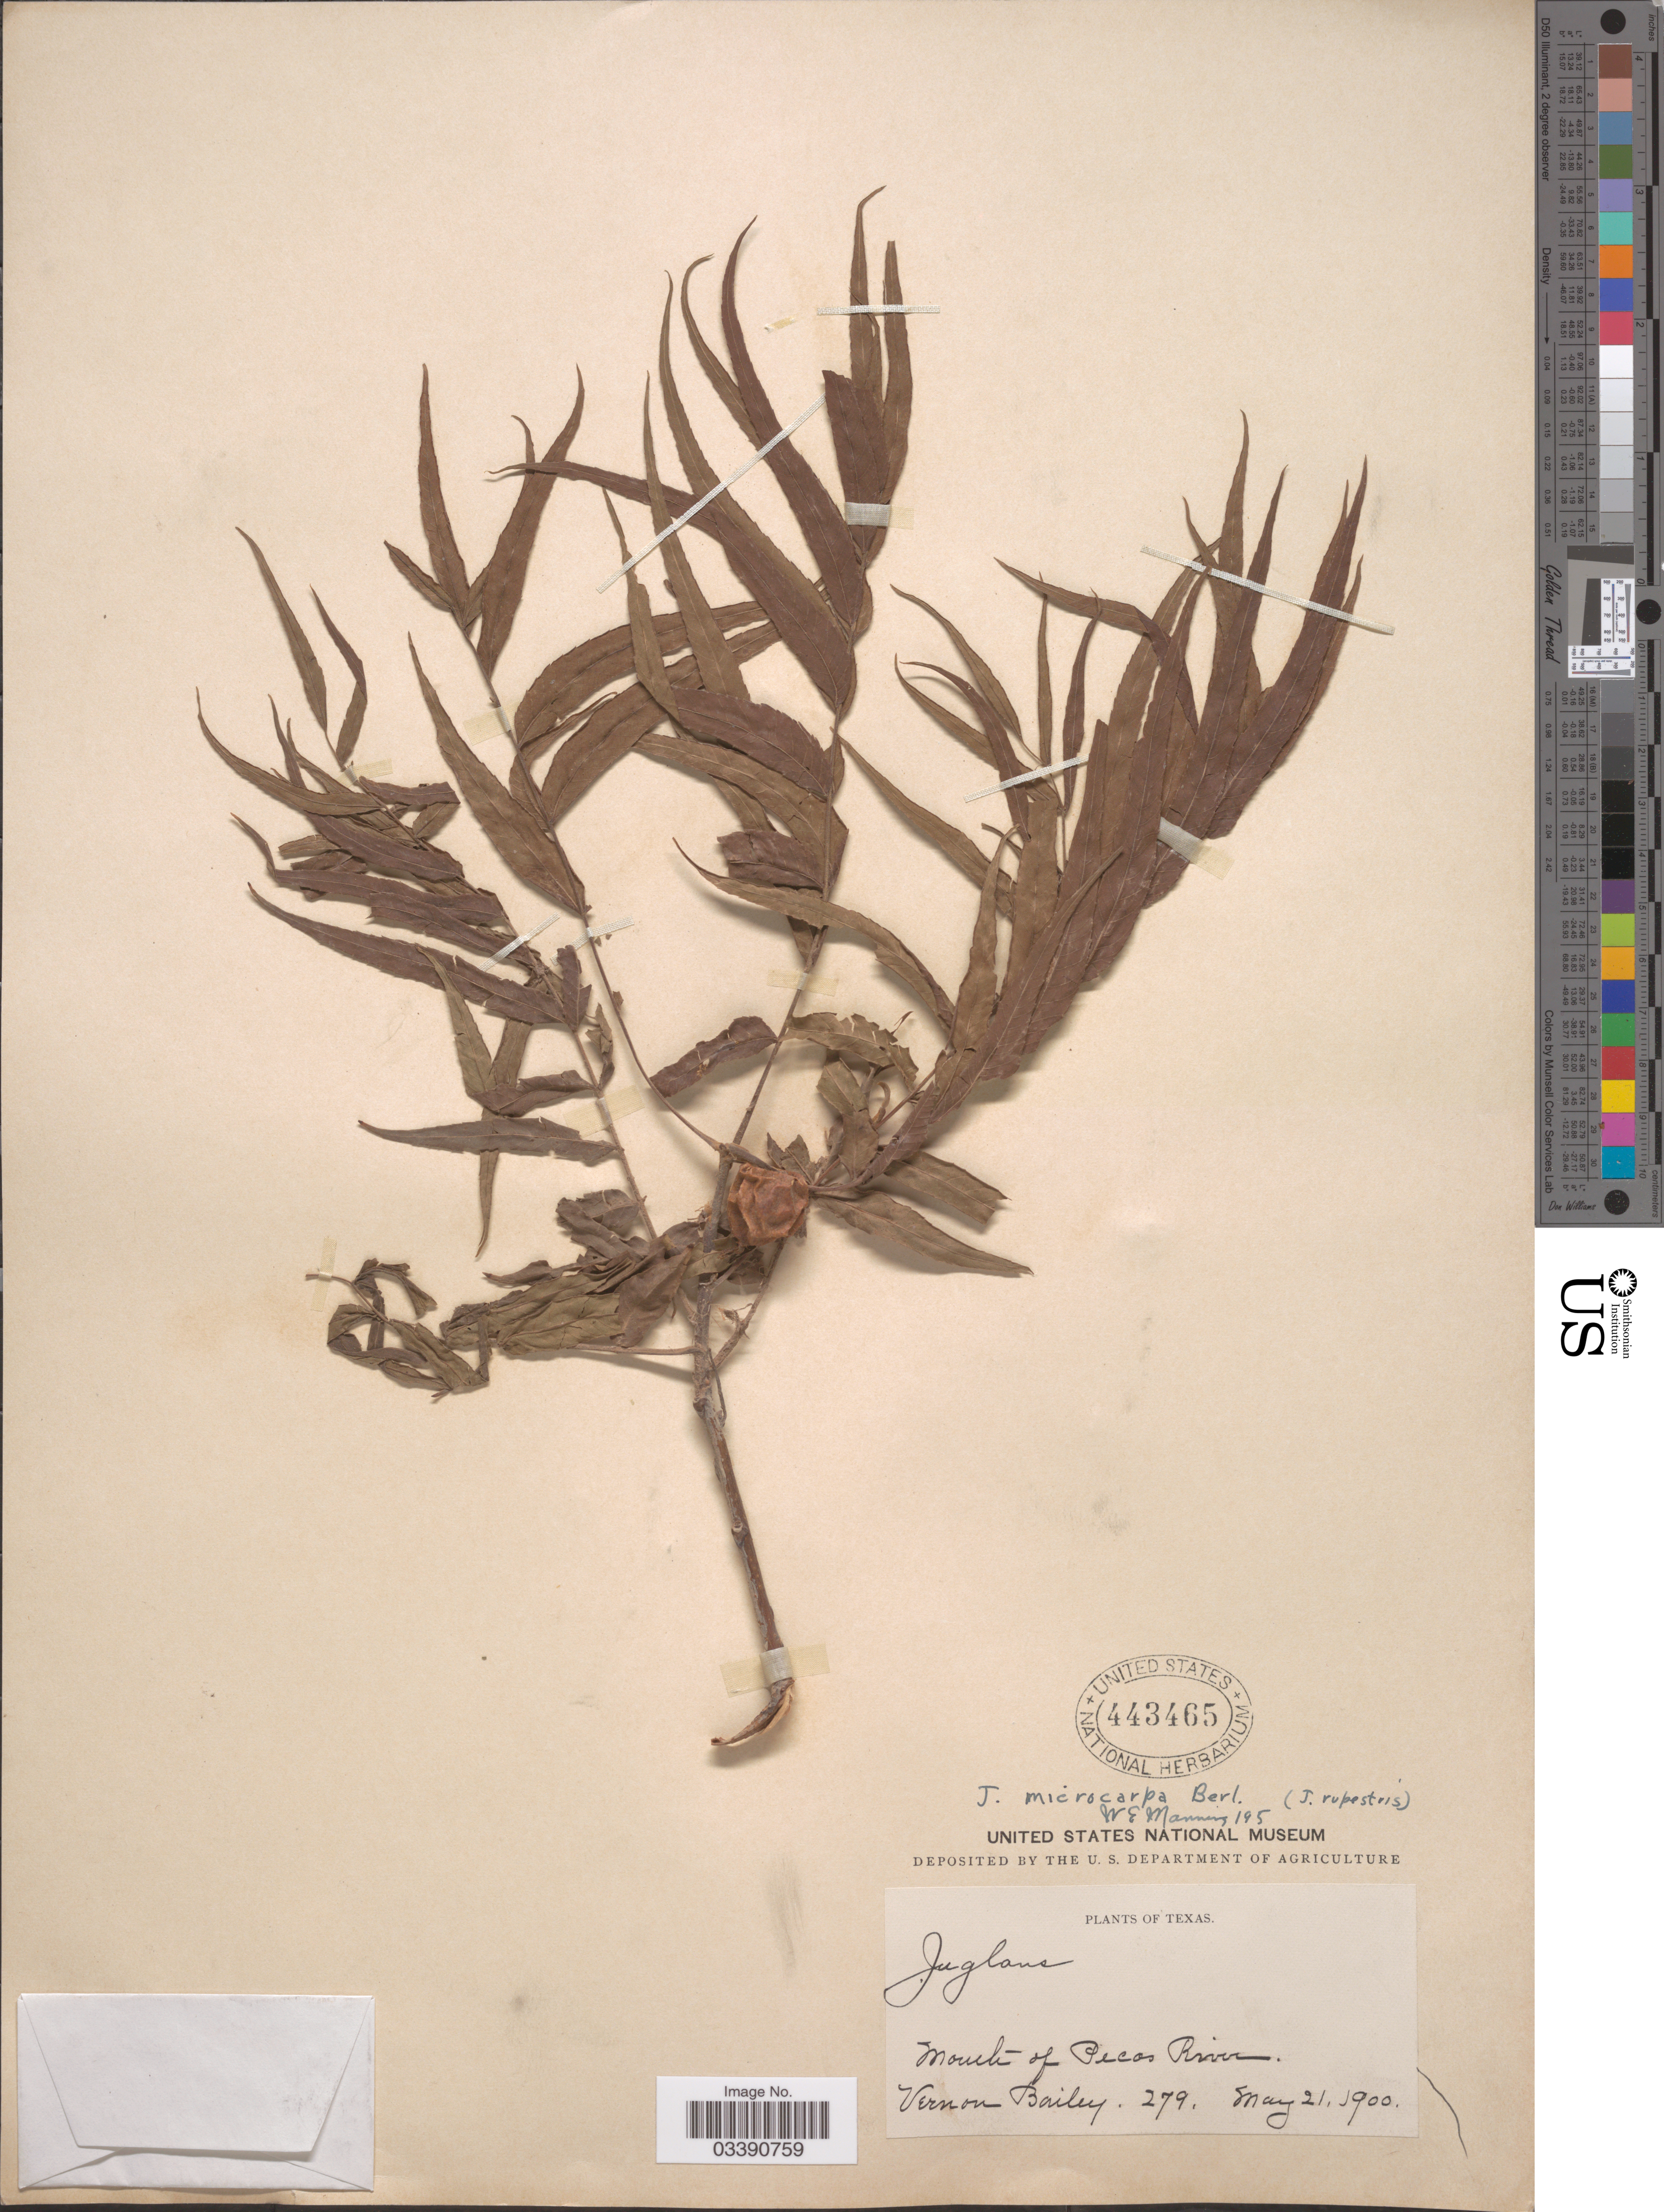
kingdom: Plantae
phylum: Tracheophyta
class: Magnoliopsida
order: Fagales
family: Juglandaceae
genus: Juglans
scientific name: Juglans microcarpa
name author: Berland. in Berland. & Chovell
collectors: V. O. Bailey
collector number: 279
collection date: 1900-05-21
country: United States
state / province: Texas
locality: Mouth of Pecos River.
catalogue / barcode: US 443465